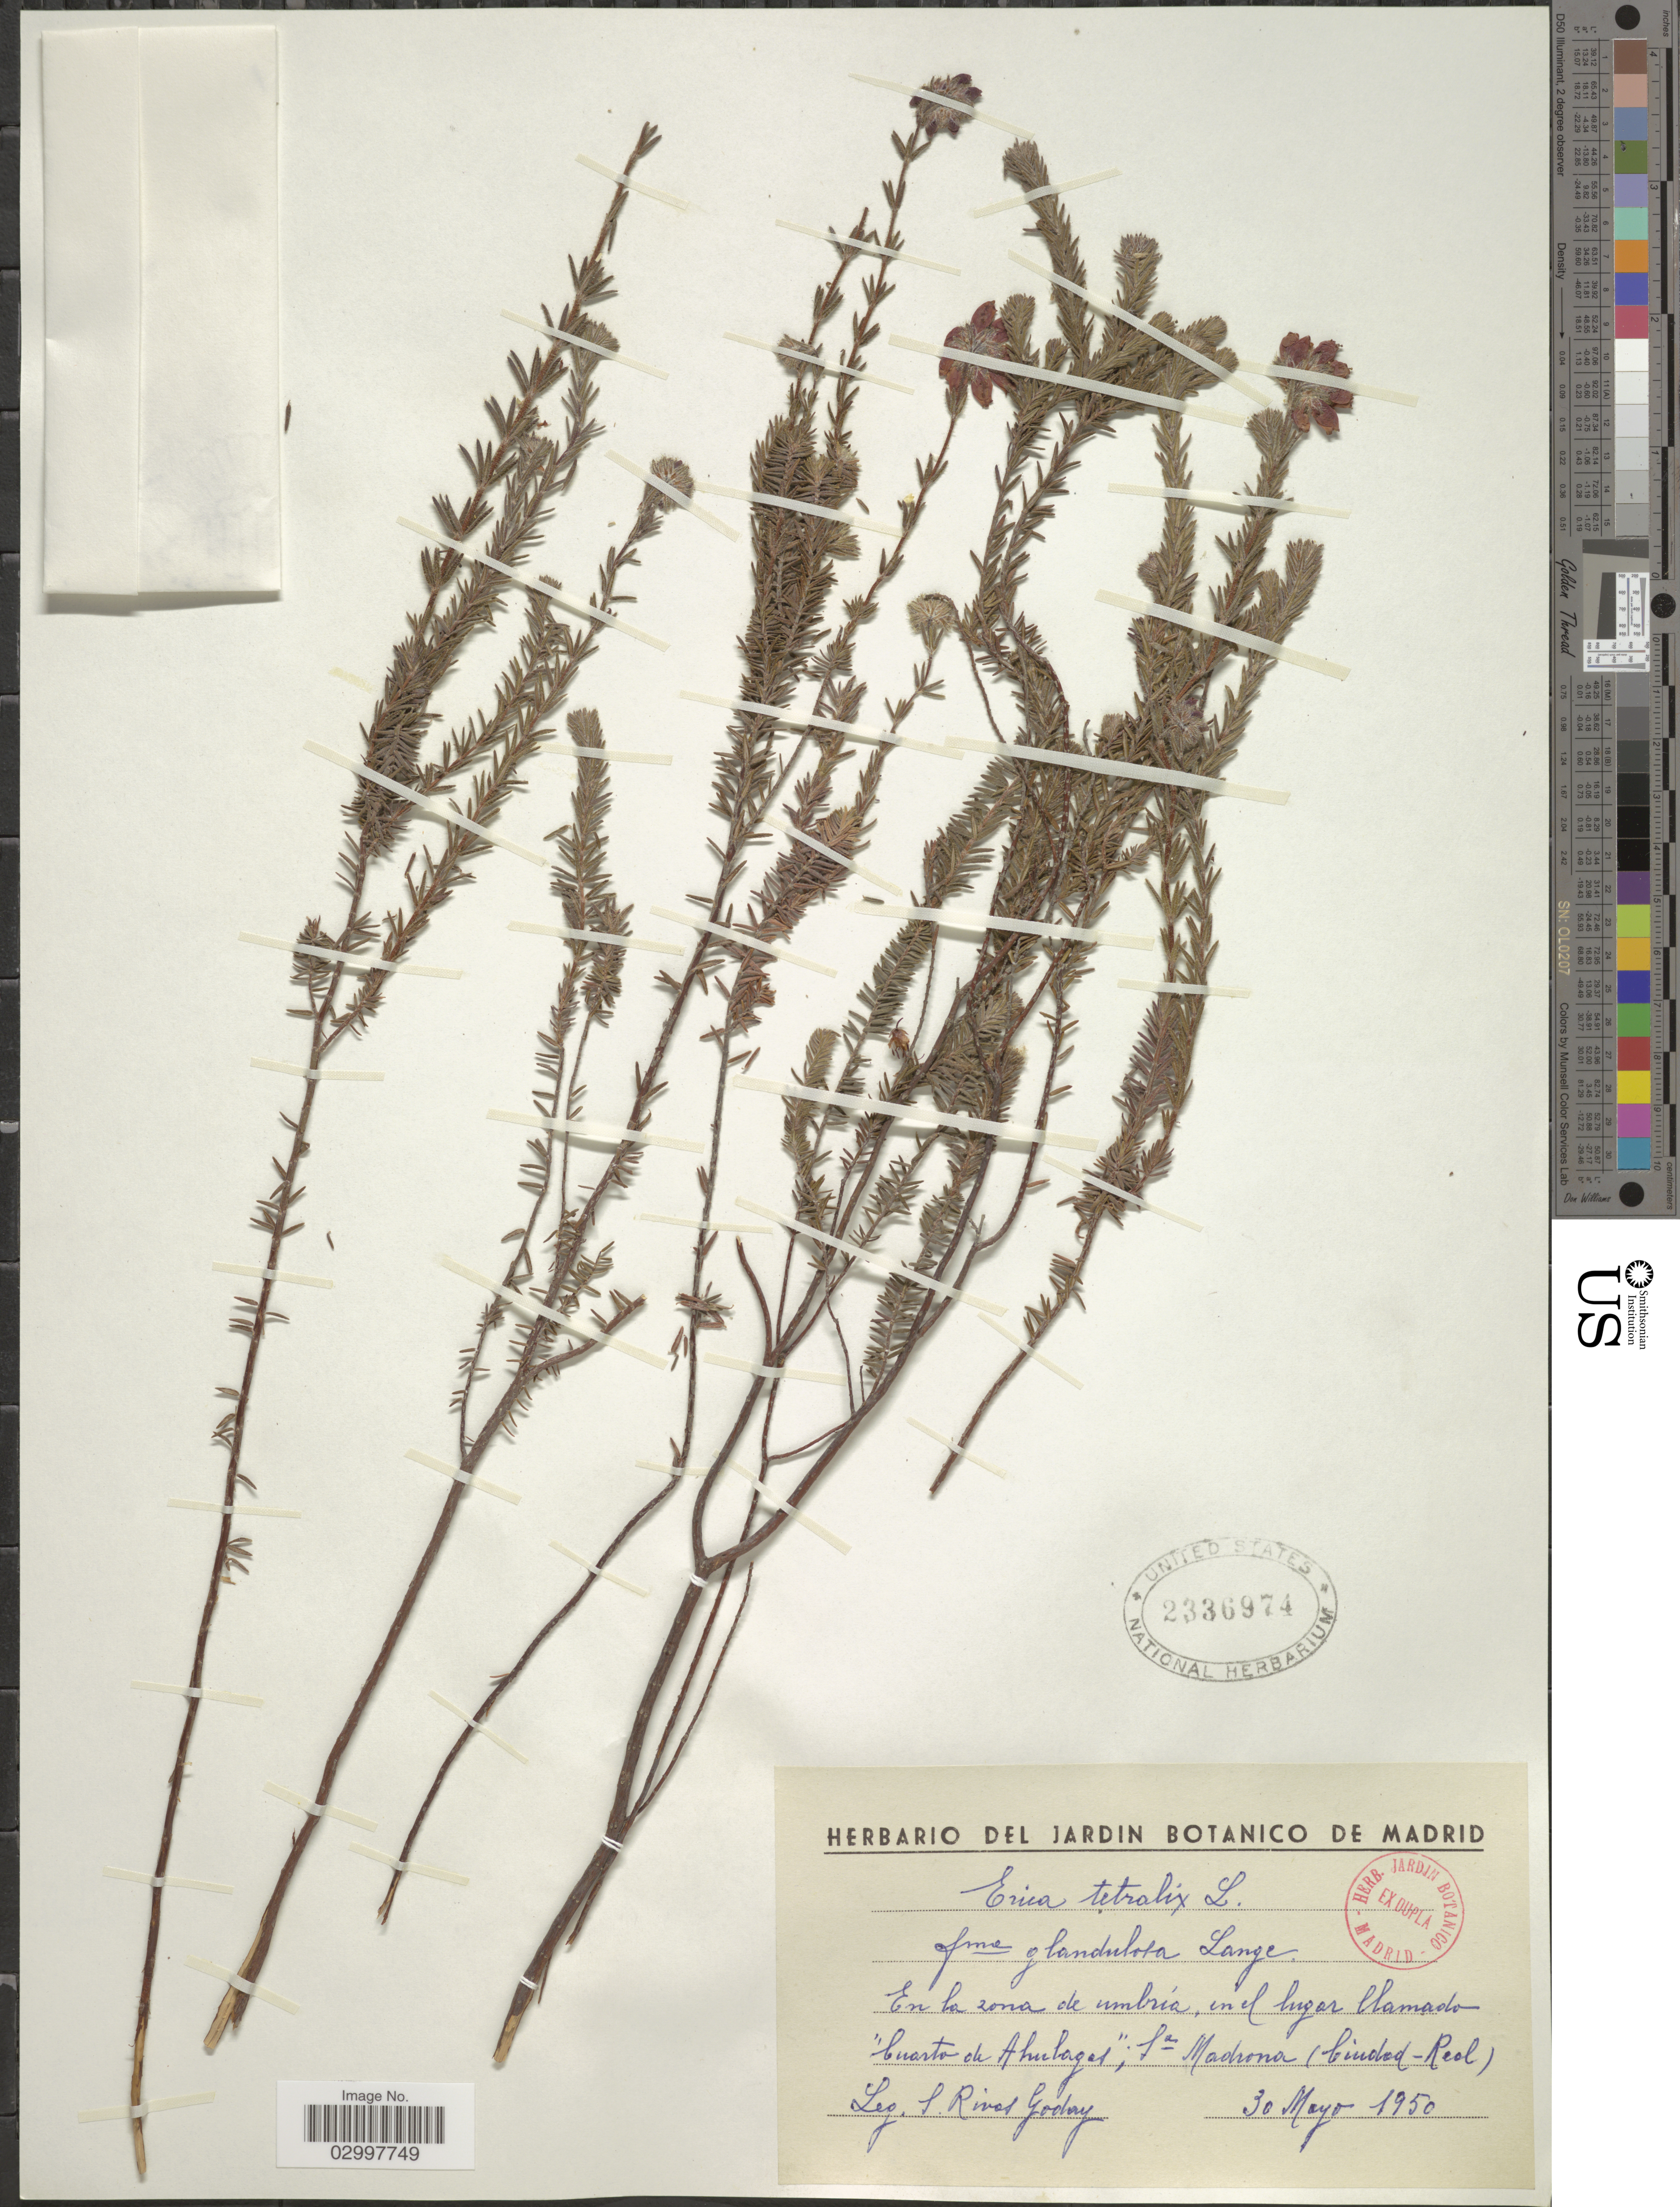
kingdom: Plantae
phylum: Tracheophyta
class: Magnoliopsida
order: Ericales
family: Ericaceae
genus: Erica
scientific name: Erica tetralix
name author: L.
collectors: S. Goday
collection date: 1950-05-30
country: Spain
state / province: Castilla-La Mancha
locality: En la zona de umbría, en el lugar llamado "Cuarto de Ahulagas"; S. Madrona (Ciudad-Real).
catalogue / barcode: US 2336974